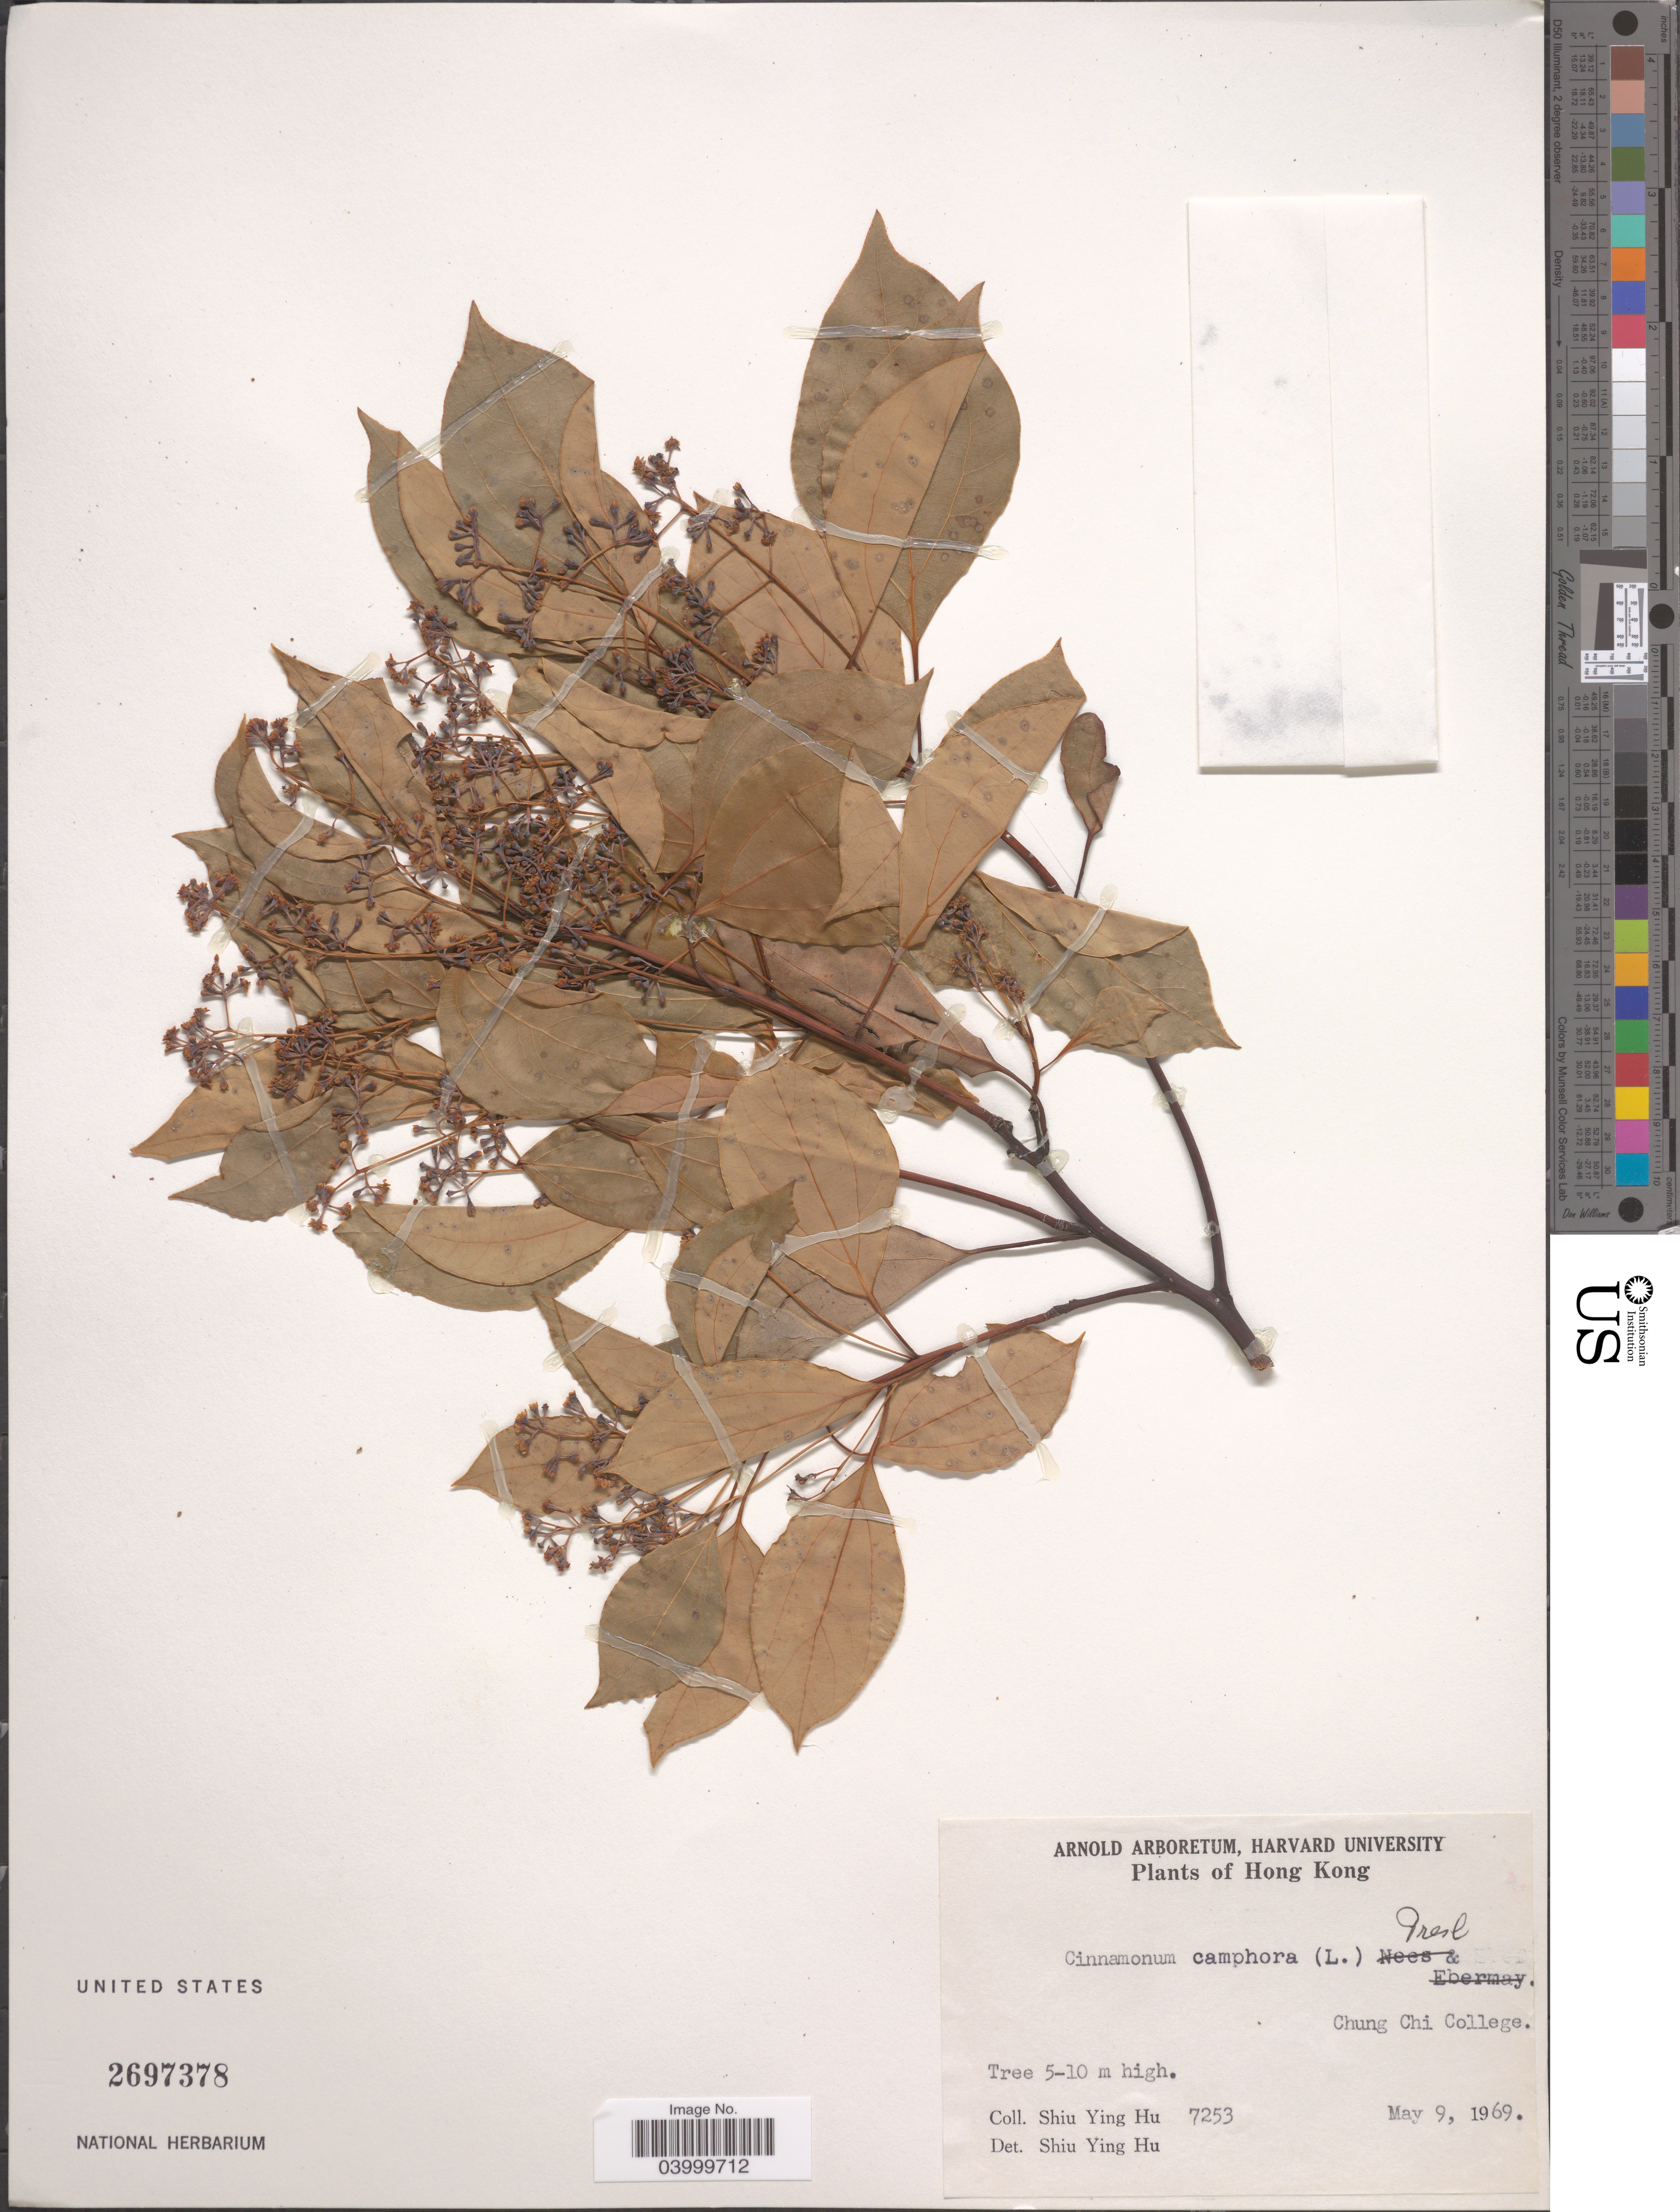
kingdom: Plantae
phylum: Tracheophyta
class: Magnoliopsida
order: Laurales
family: Lauraceae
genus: Cinnamomum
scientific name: Cinnamomum camphora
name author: (L.) J. Presl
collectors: S. Y. Hu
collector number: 7253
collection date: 1969-05-09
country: China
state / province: Hong Kong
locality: Chung Chi College.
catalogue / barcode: US 2697378